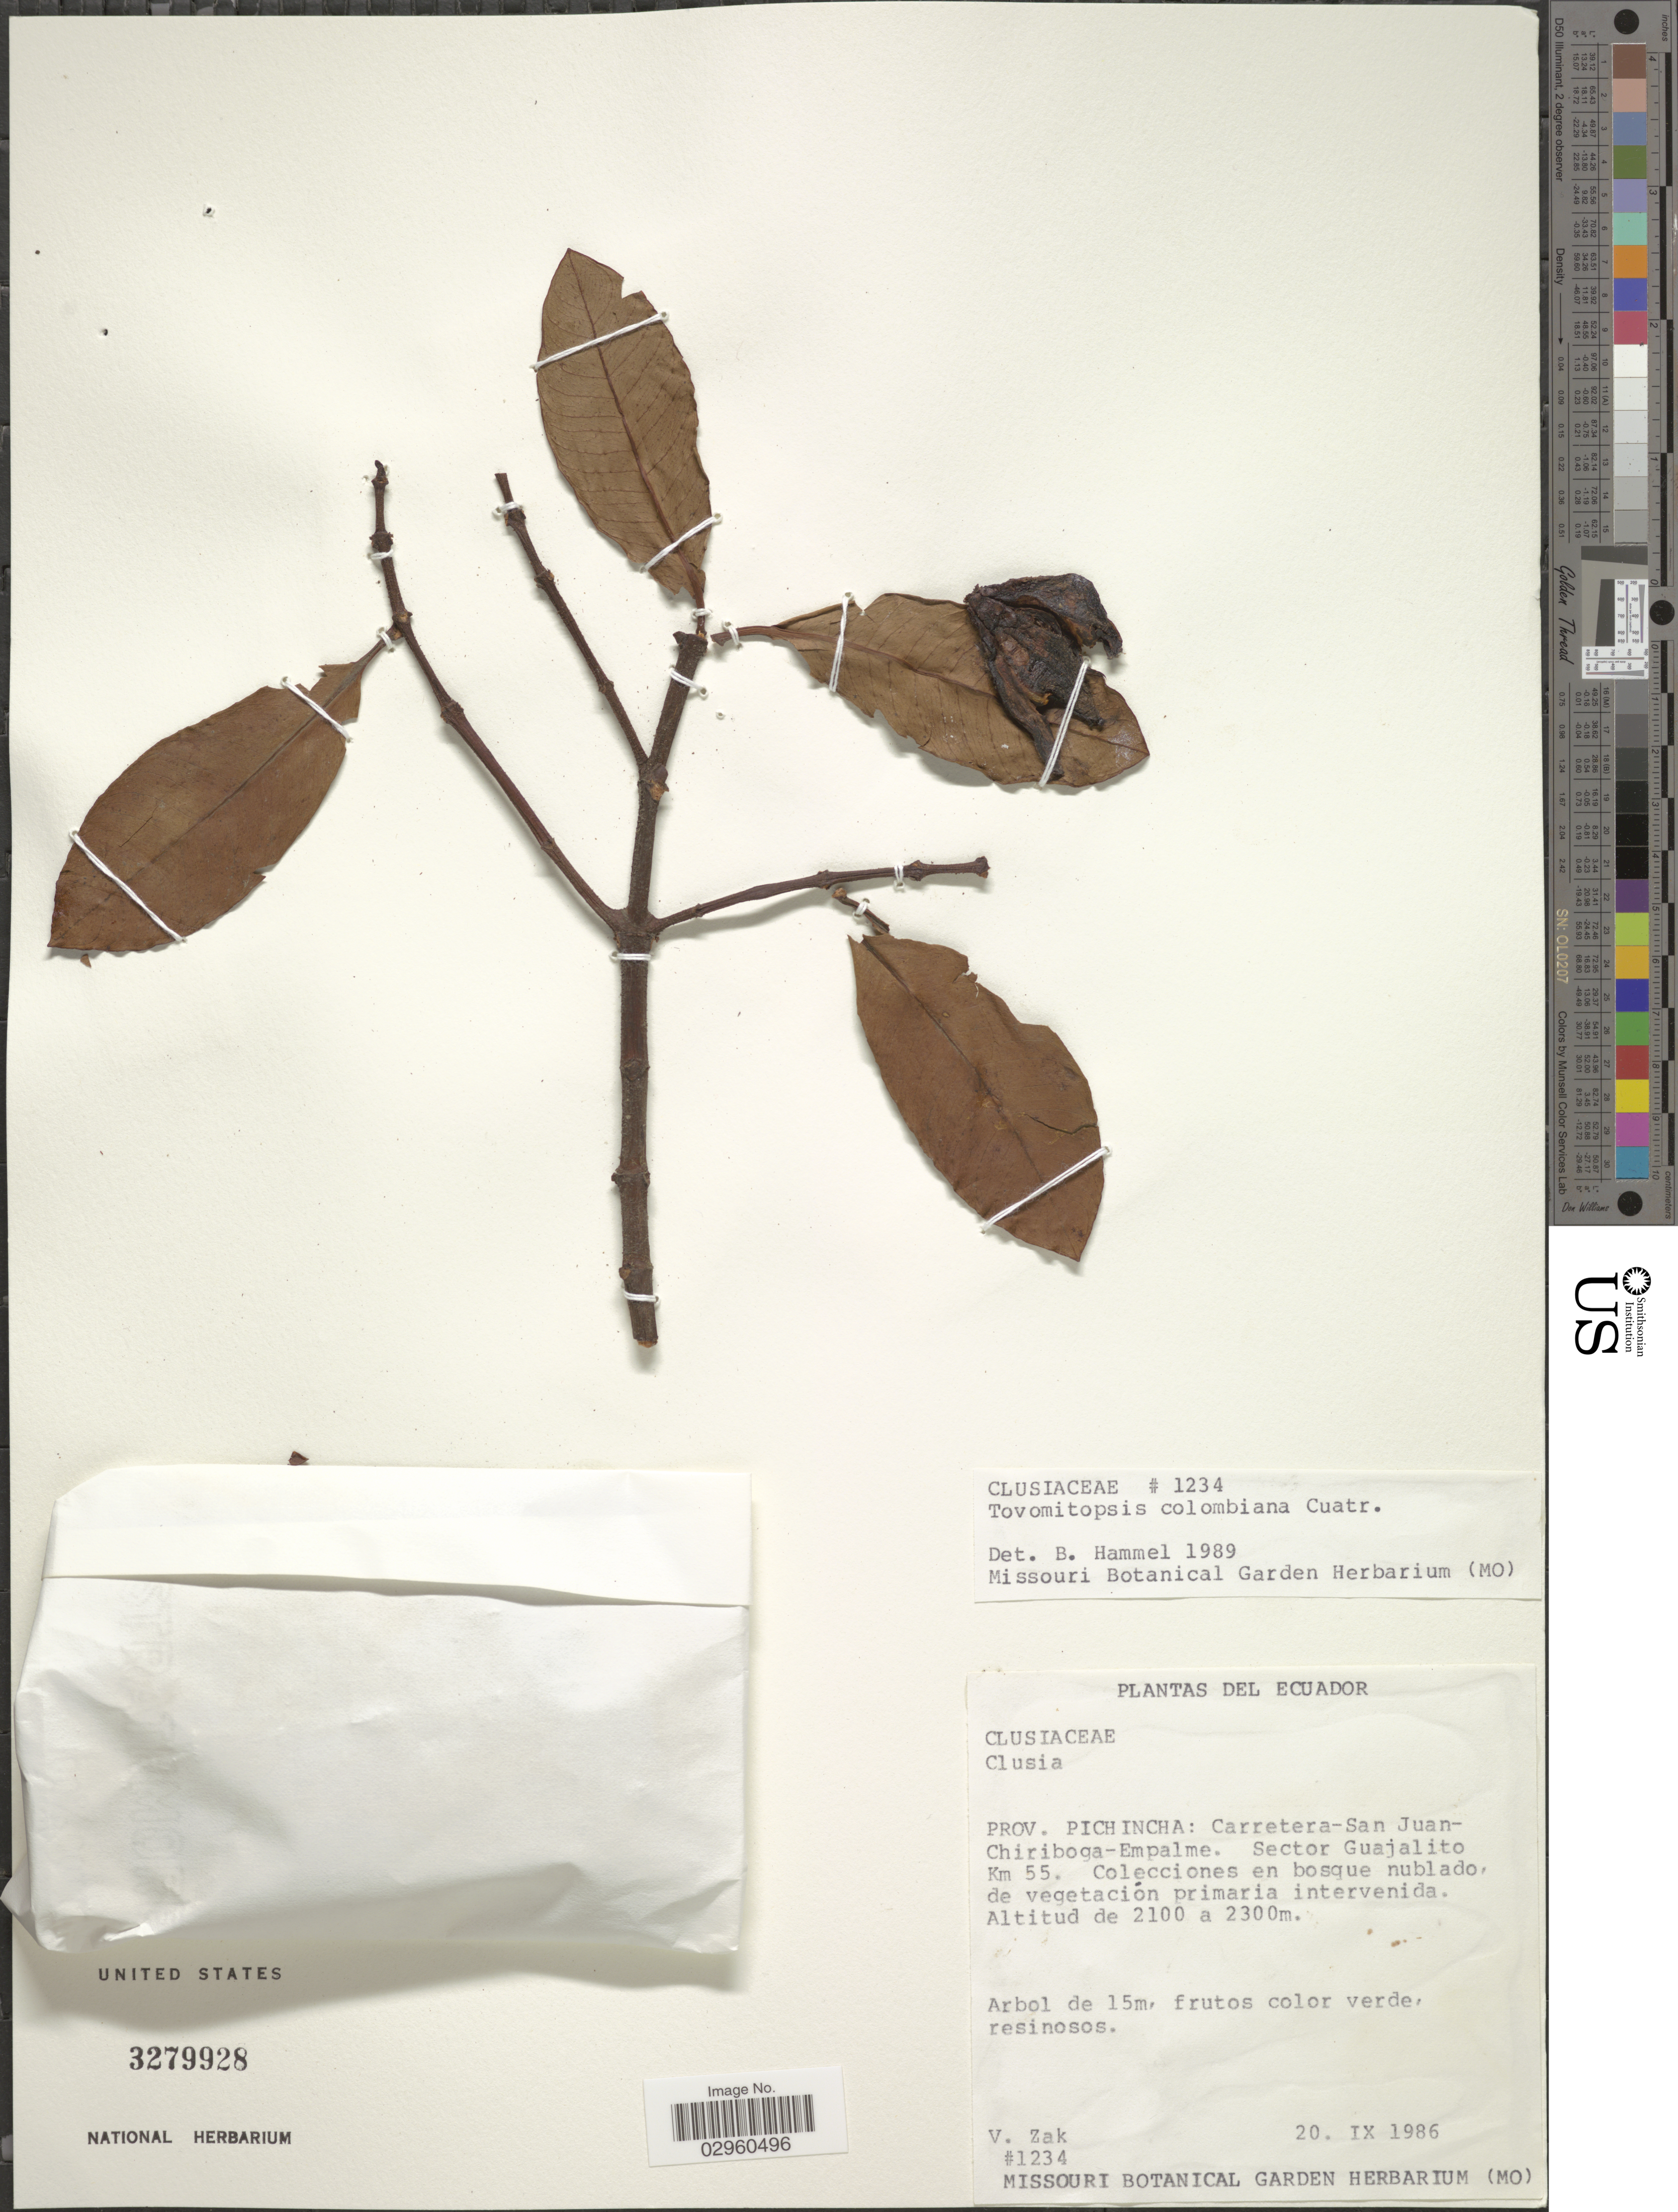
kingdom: Plantae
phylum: Tracheophyta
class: Magnoliopsida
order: Malpighiales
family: Clusiaceae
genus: Tovomitopsis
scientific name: Tovomitopsis colombiana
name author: Cuatrec.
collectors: V. Zak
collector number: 1234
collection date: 1986-09-20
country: Ecuador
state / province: Pichincha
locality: Prov. Pichincha: Carretera-San Juan-Chiriboga-Empalme. Sector Guajalito Km 55.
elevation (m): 2100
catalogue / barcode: US 3279928